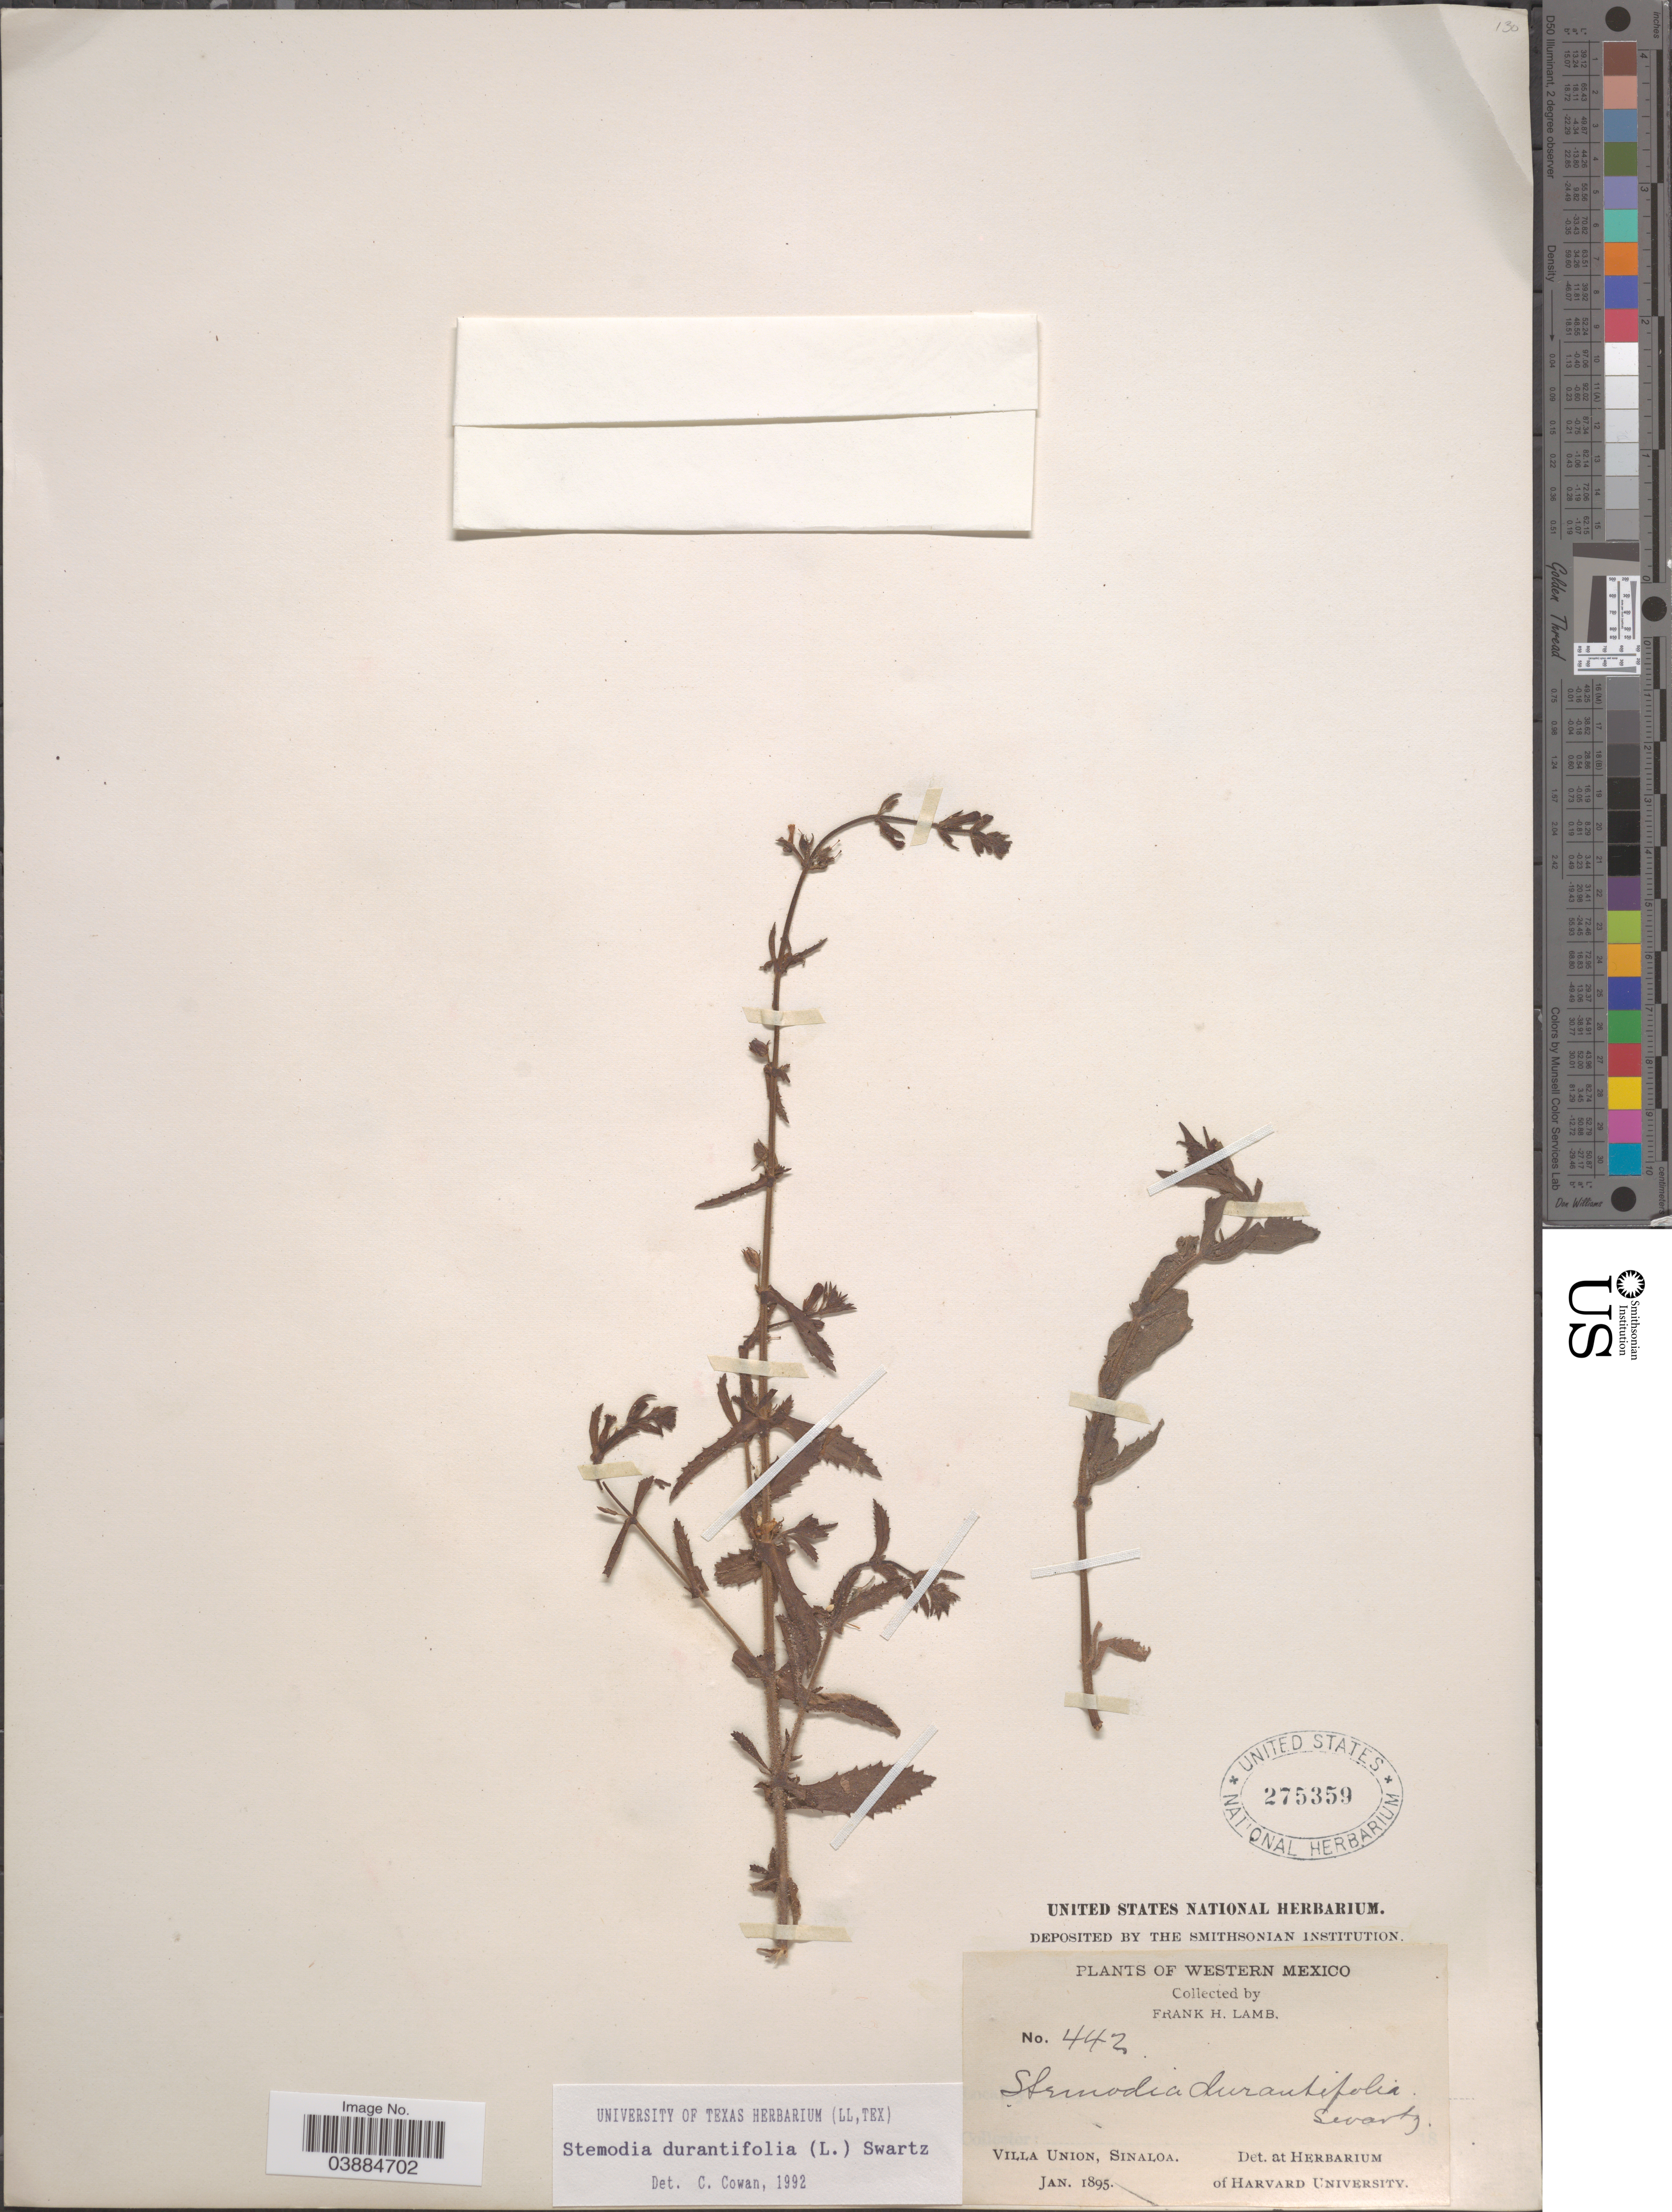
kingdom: Plantae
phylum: Tracheophyta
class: Magnoliopsida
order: Lamiales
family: Plantaginaceae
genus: Stemodia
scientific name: Stemodia durantifolia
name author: (L.) Sw.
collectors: F. H. Lamb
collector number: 442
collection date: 1895-01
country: Mexico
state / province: Sinaloa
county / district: Mazatlán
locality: Villa Unión.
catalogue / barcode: US 275359